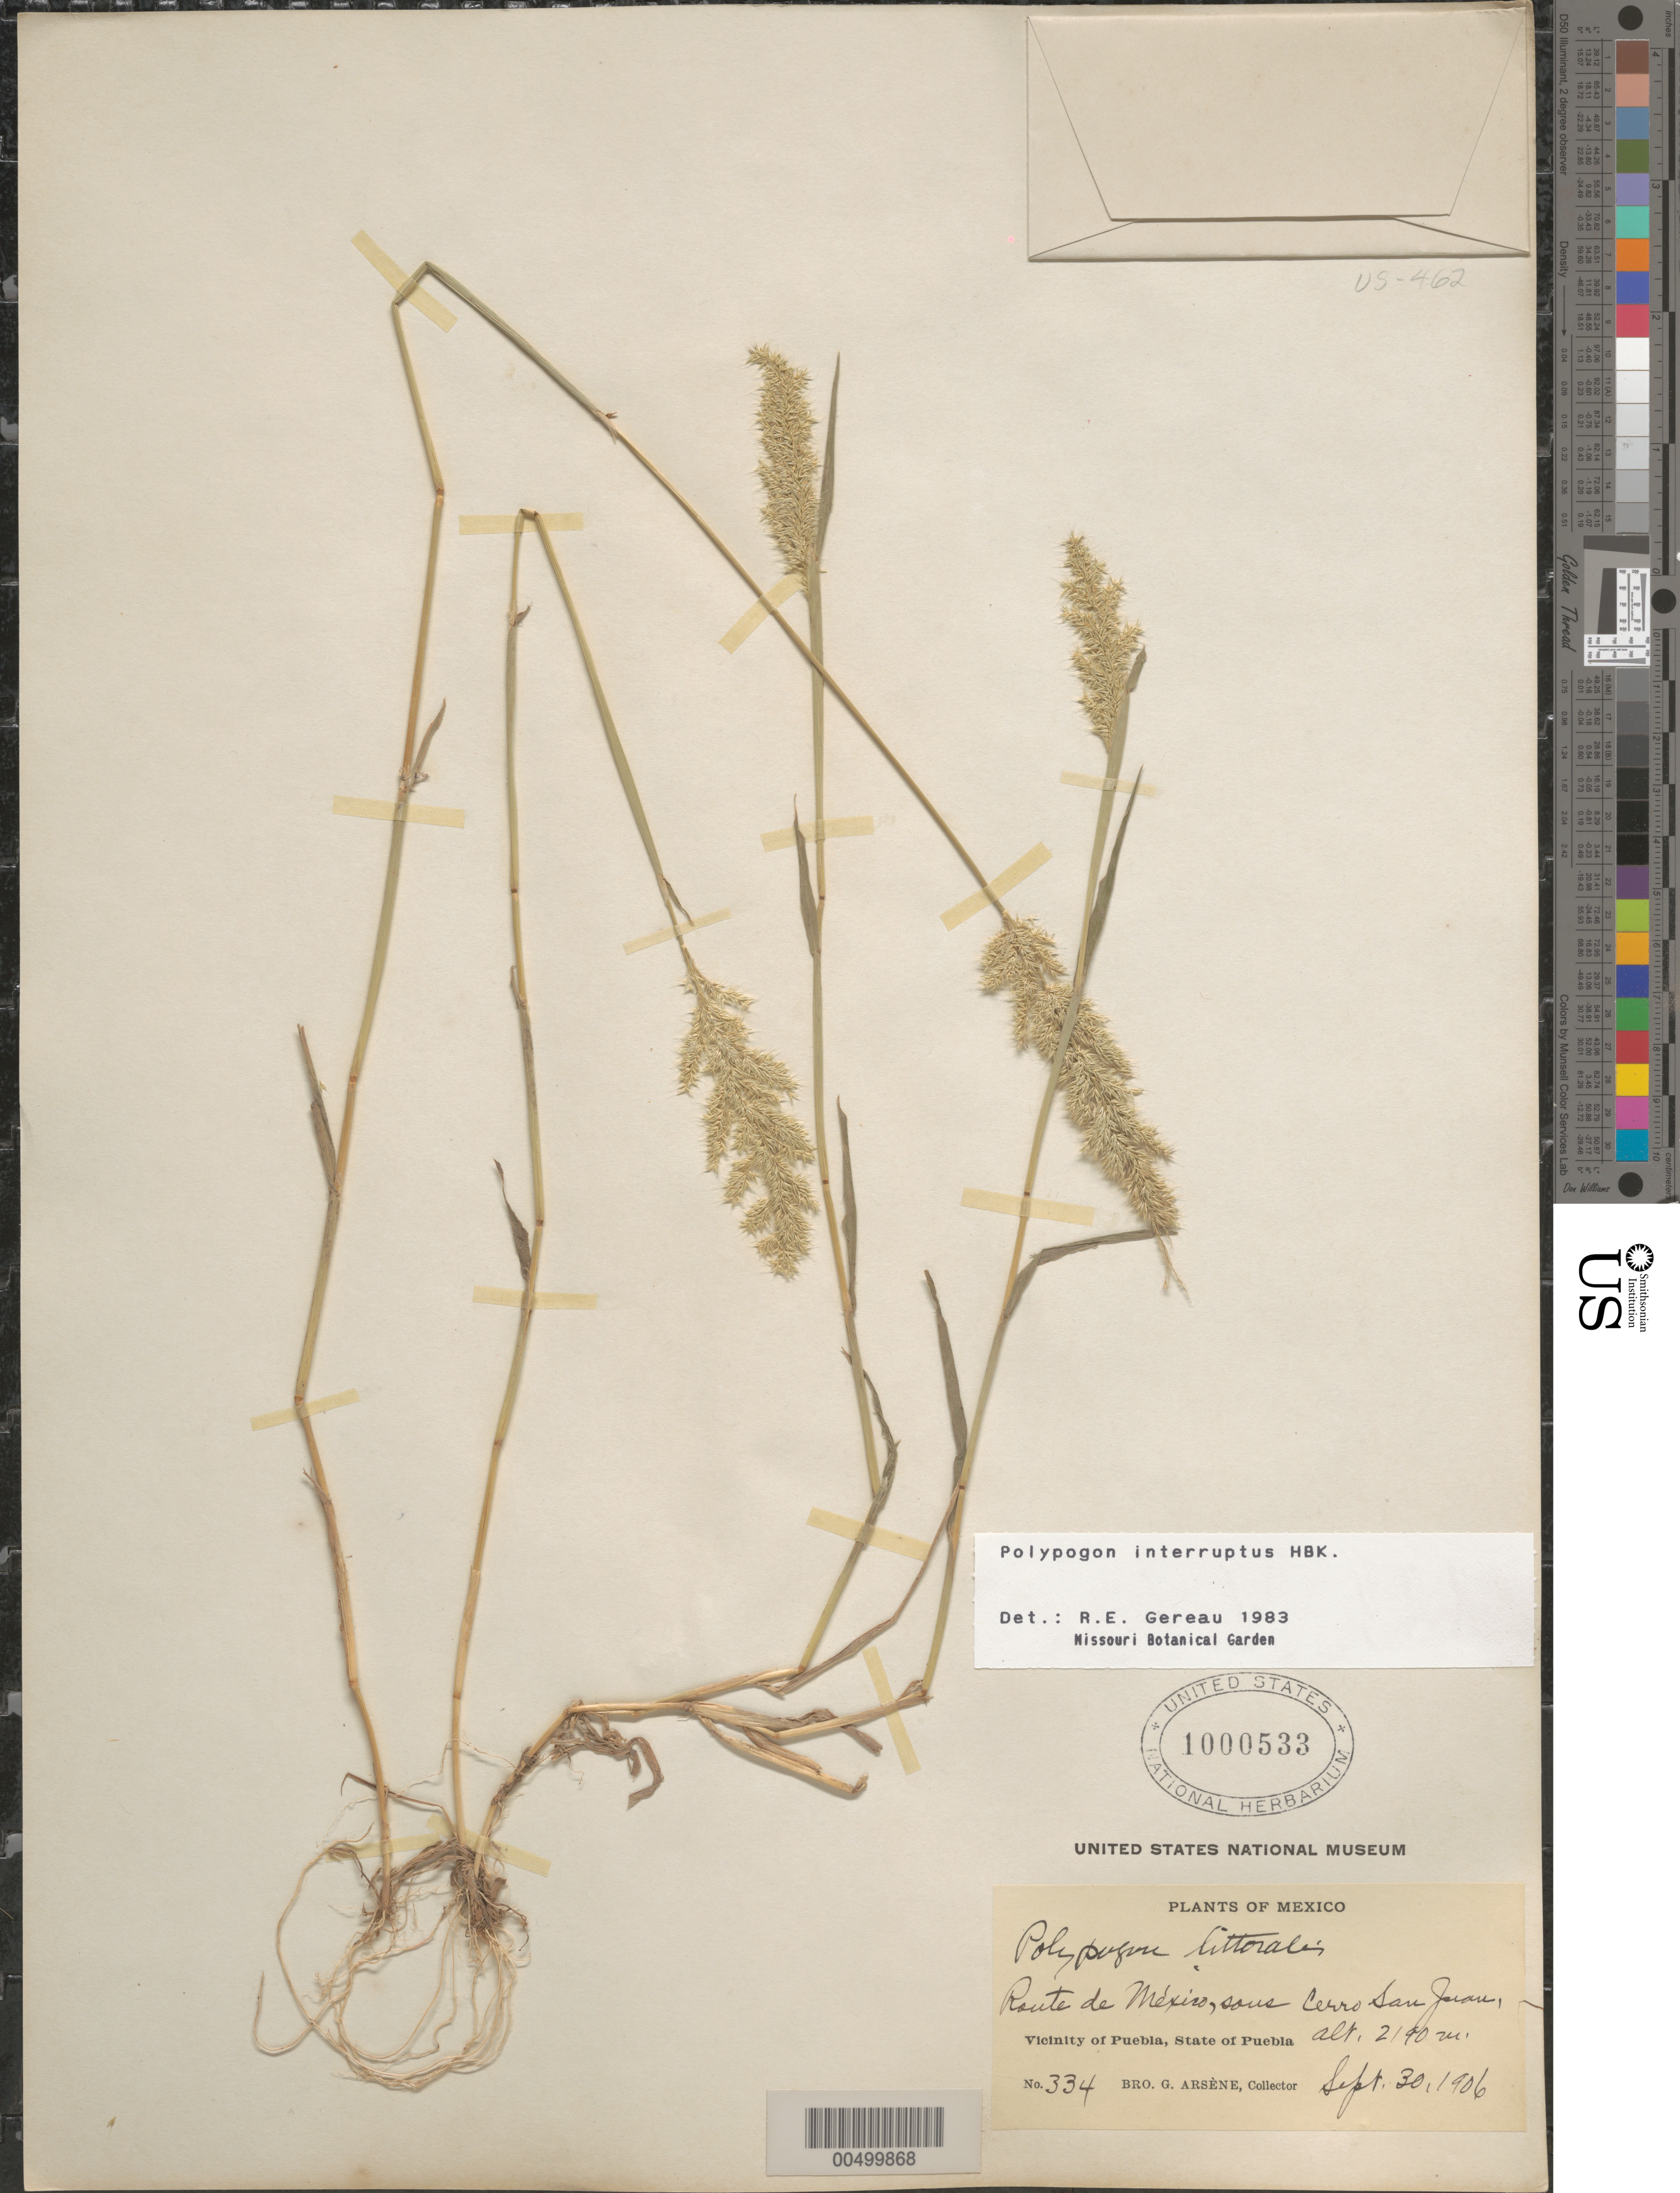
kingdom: Plantae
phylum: Tracheophyta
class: Liliopsida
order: Poales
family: Poaceae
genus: Polypogon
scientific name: Polypogon interruptus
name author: Kunth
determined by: Gereau, R. E.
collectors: Bro. G. Arsène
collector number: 334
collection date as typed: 30 Sep 1906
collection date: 1906-09-30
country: Mexico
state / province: Puebla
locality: Vicinity of Puebla, Route de M‚xico, sous Cerro San Juan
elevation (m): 2190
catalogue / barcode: US 1000533